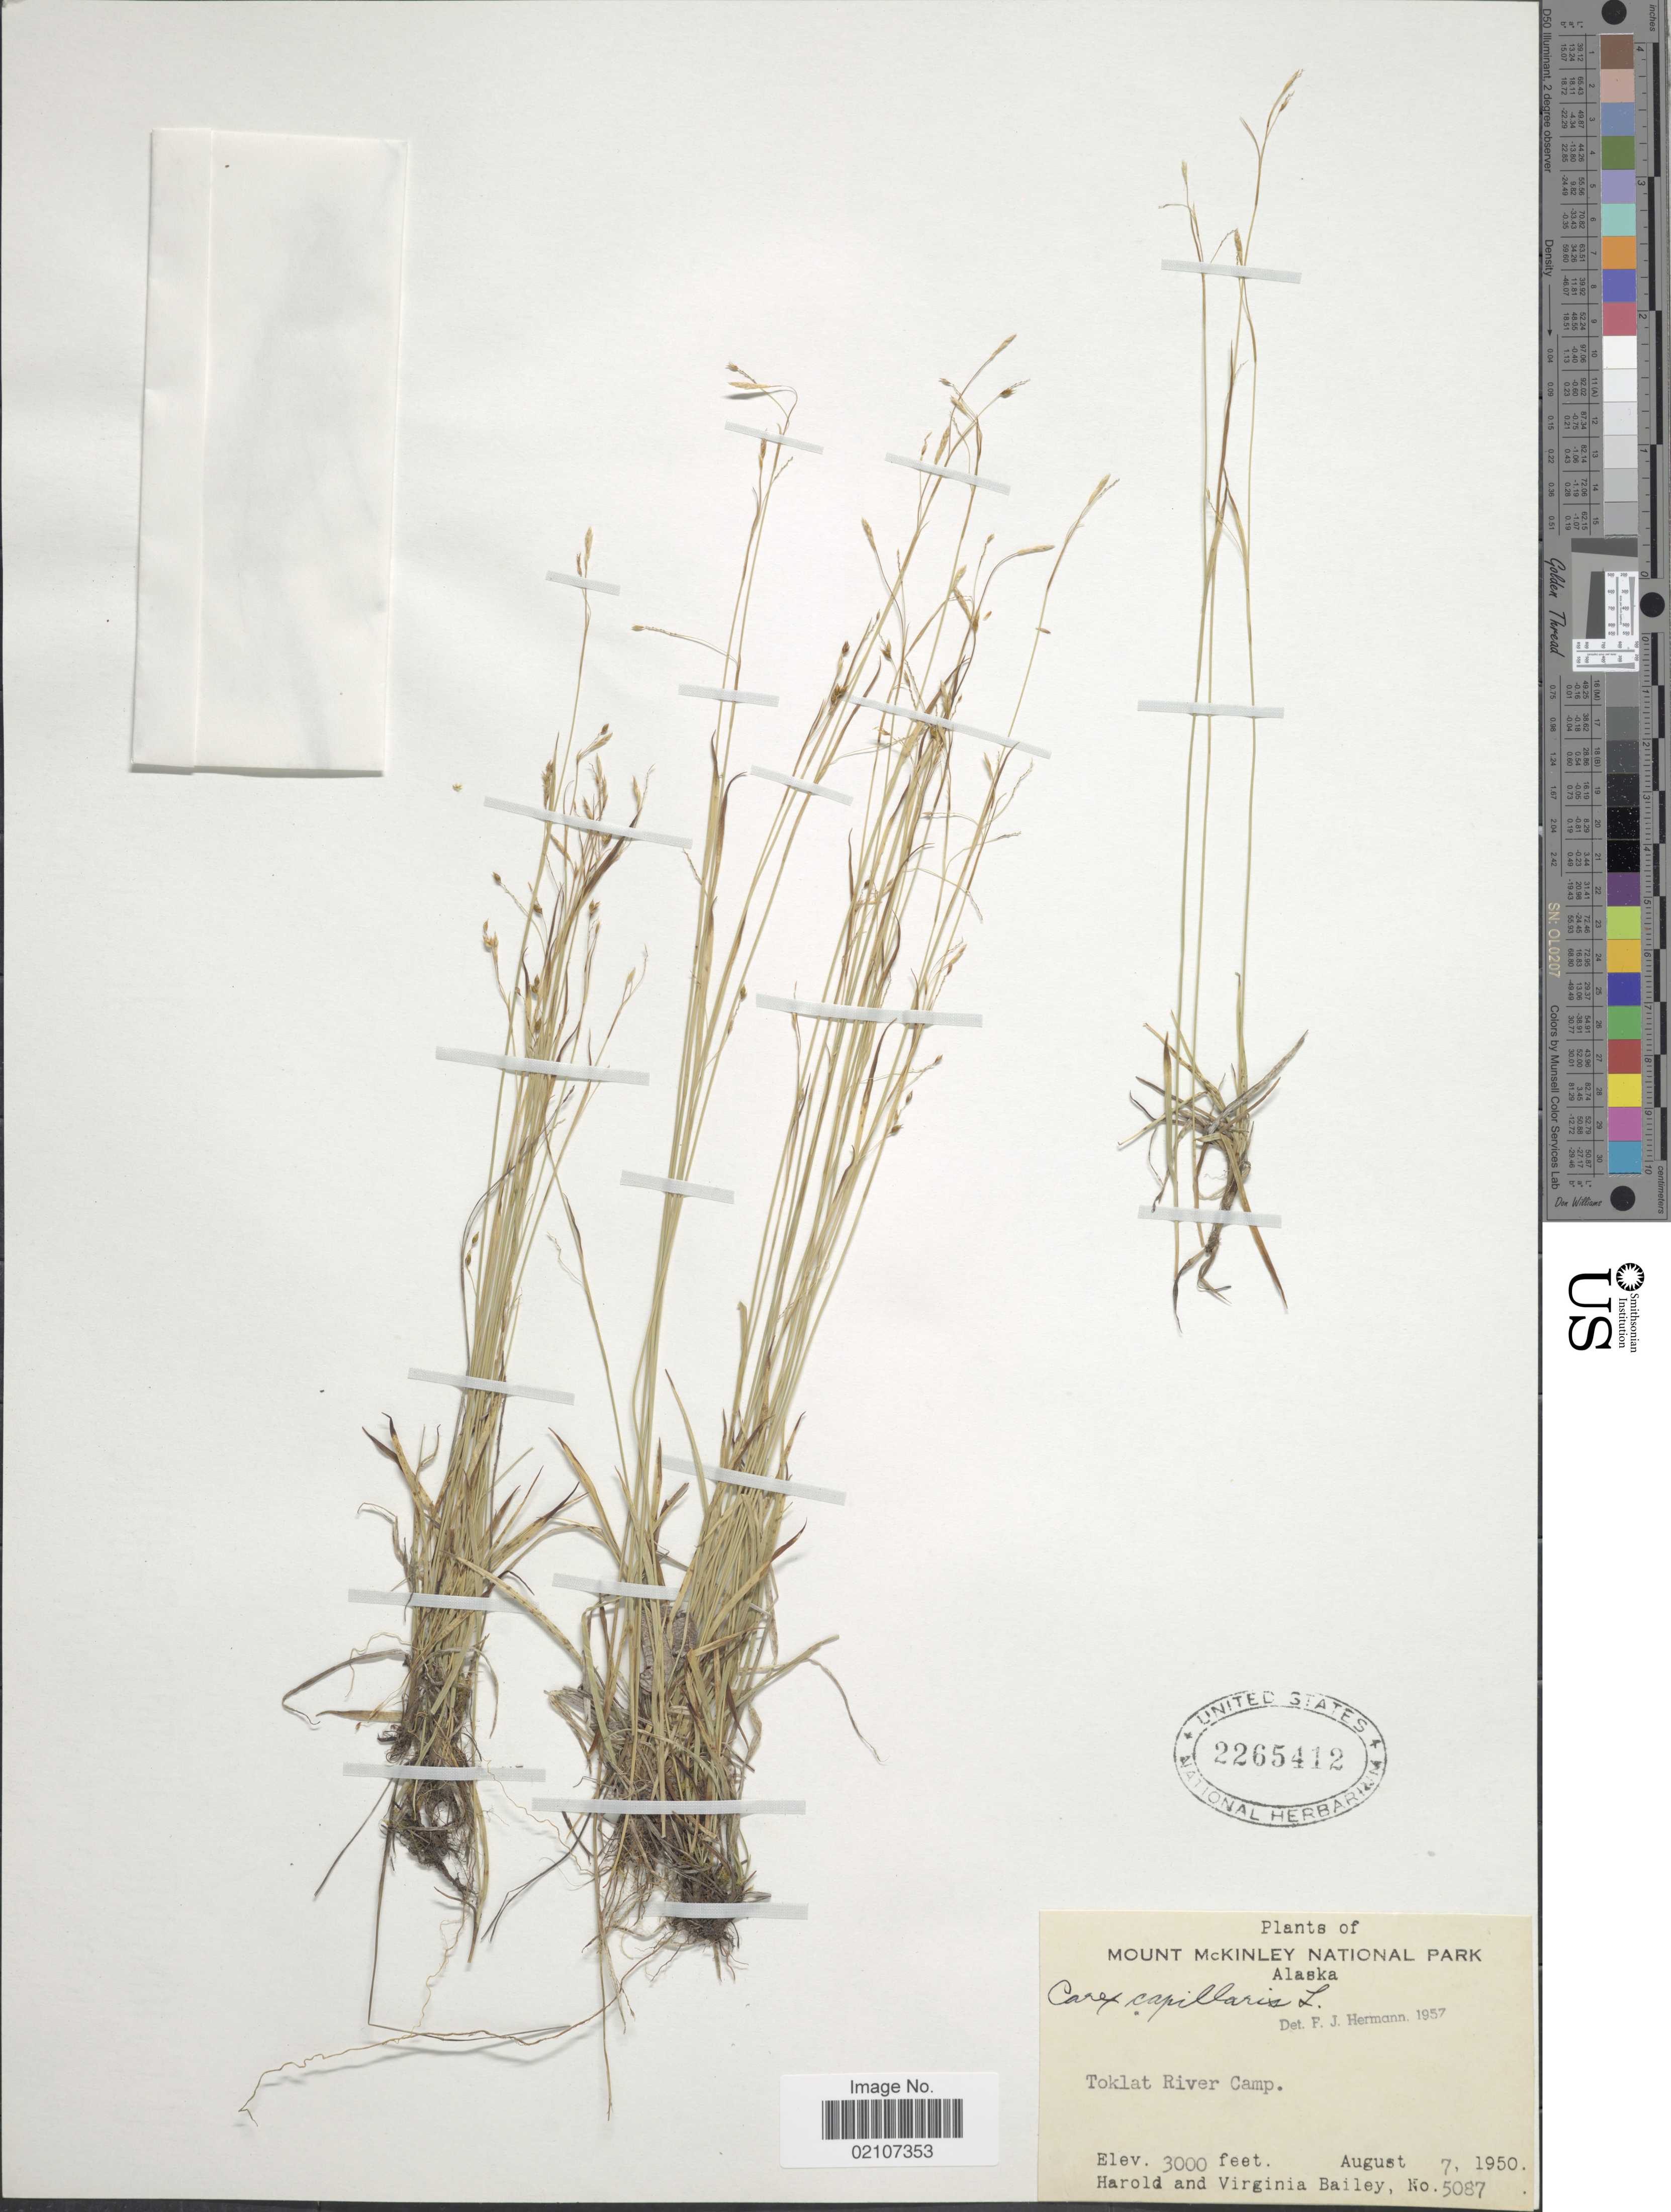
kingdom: Plantae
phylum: Tracheophyta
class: Liliopsida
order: Poales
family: Cyperaceae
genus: Carex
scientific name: Carex capillaris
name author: L.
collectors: H. Bailey & V. L. Bailey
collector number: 5087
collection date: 1950-08-07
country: United States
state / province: Alaska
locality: Mount McKinley National Park. Toklat River Camp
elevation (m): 914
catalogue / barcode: US 2265412